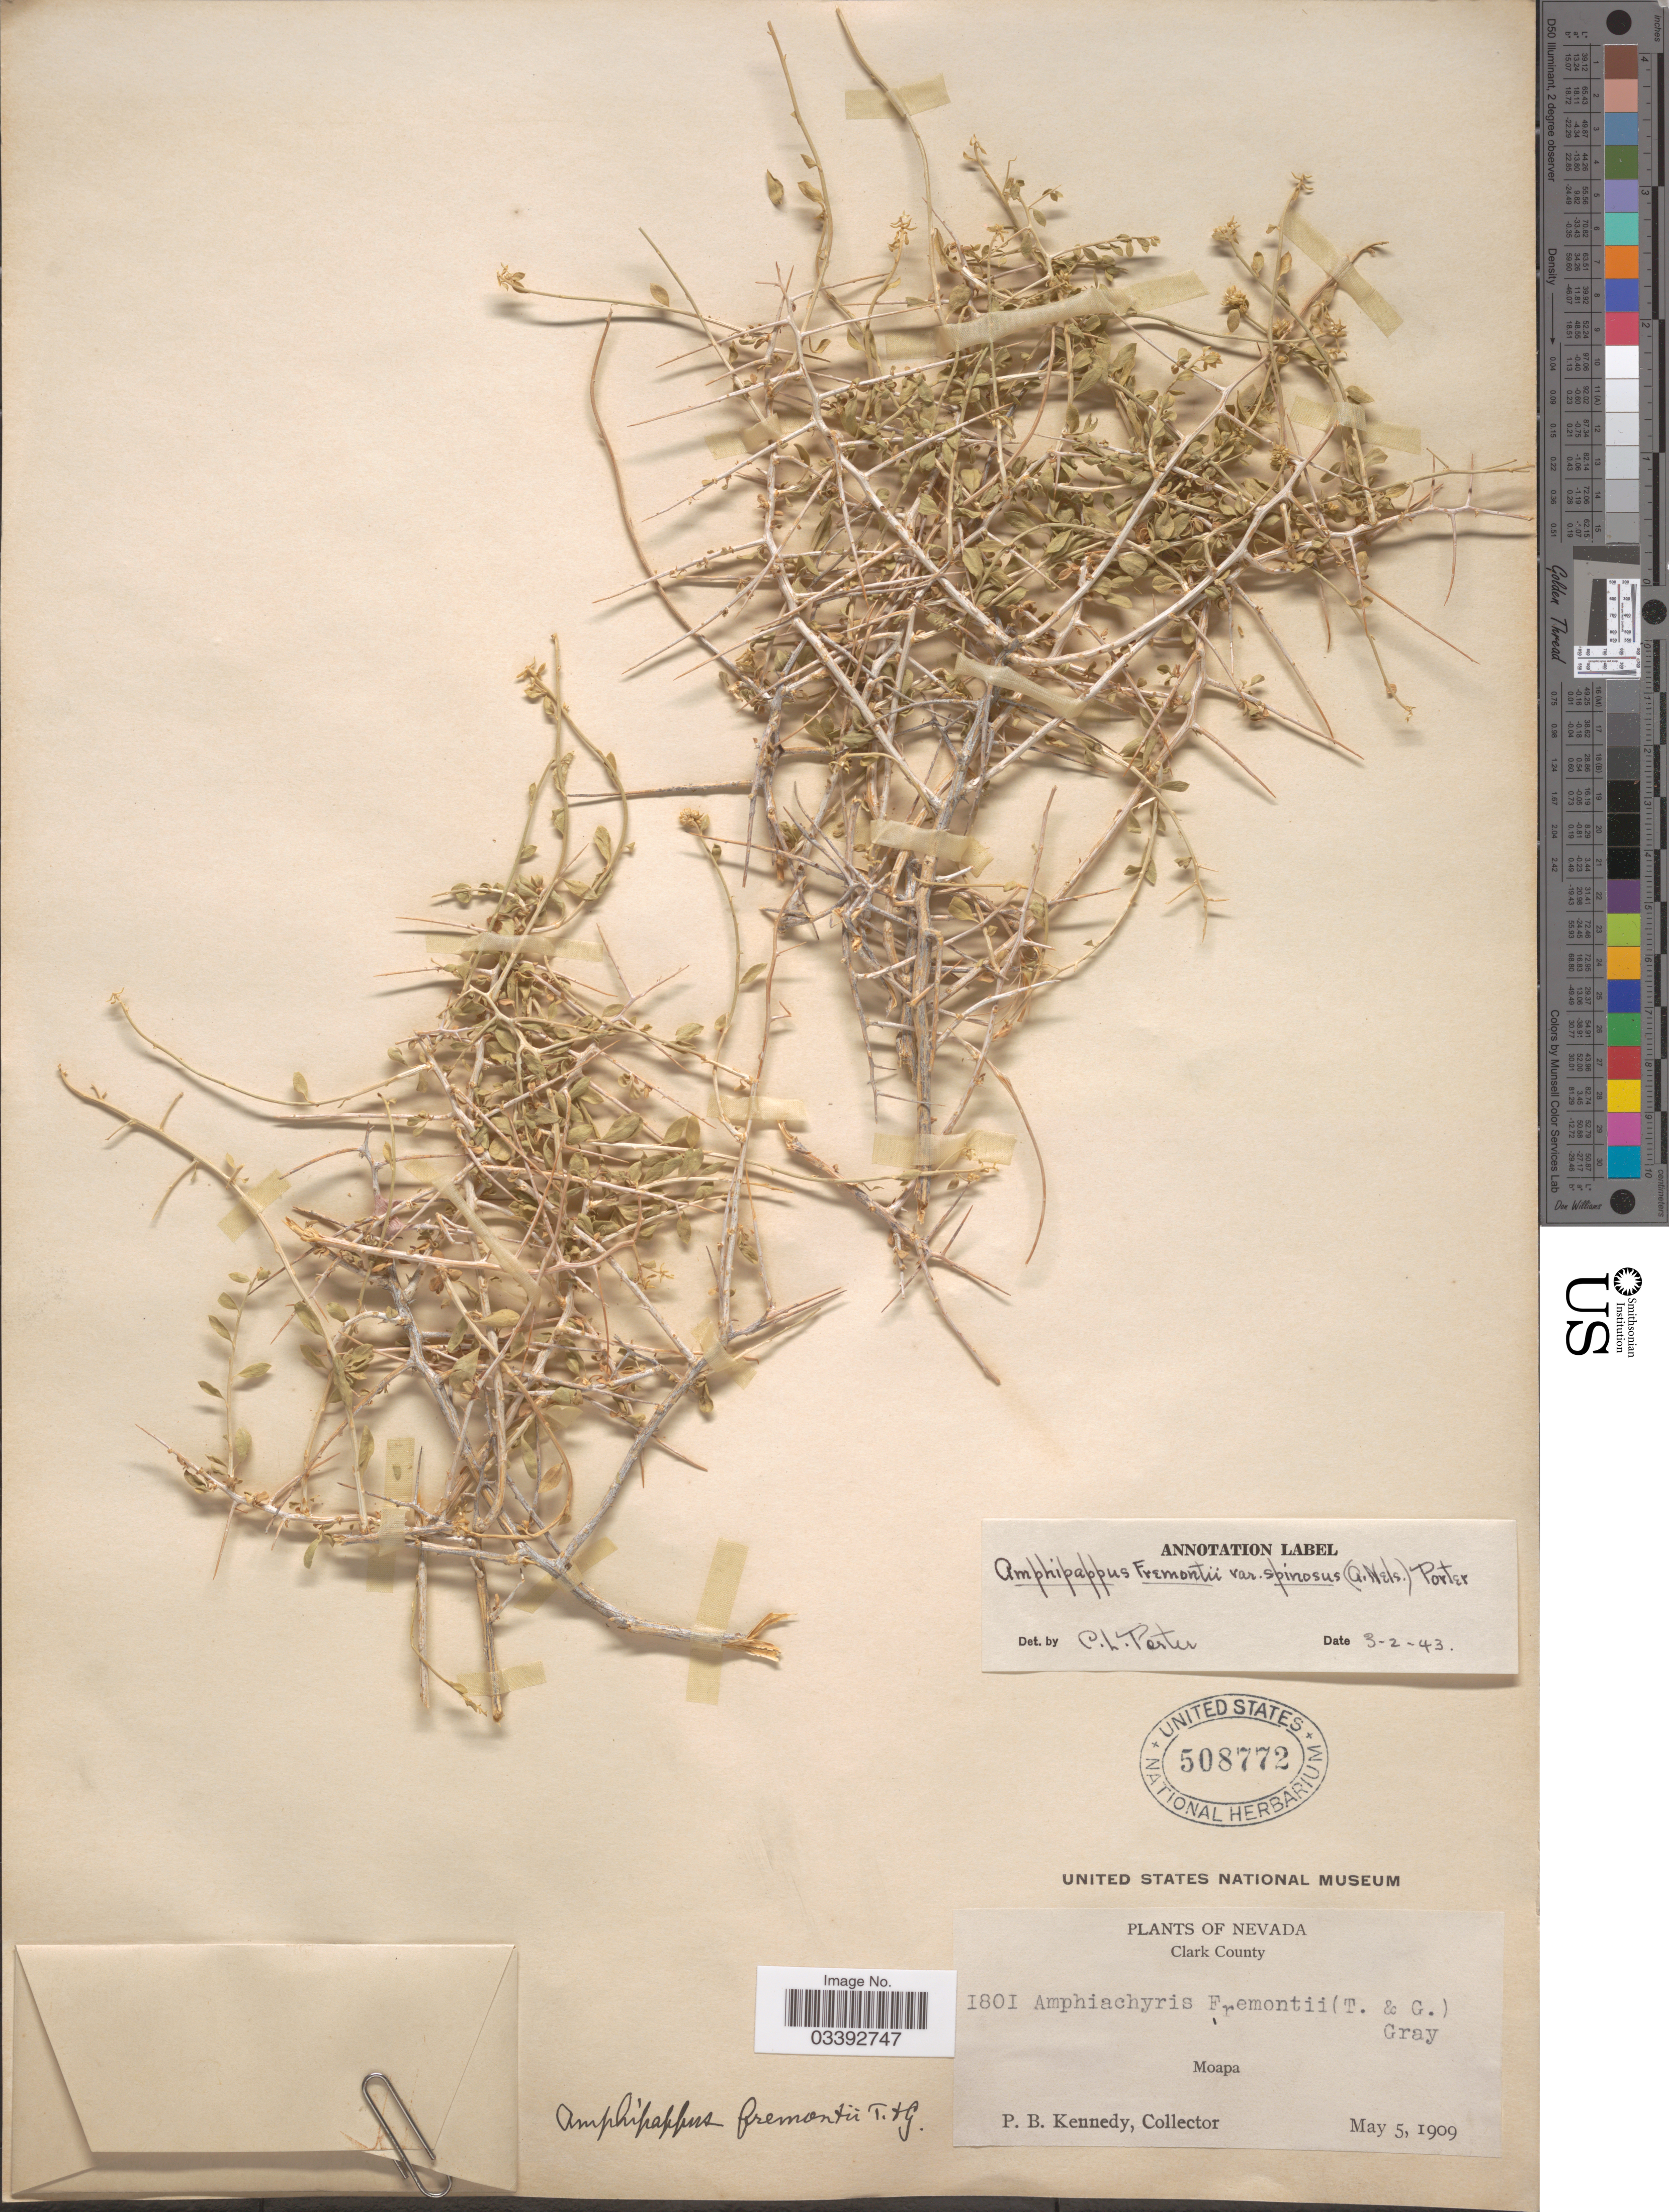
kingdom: Plantae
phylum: Tracheophyta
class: Magnoliopsida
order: Asterales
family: Asteraceae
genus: Amphipappus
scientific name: Amphipappus fremontii var. spinosus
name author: (A. Nelson) Ced. Porter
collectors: P. B. Kennedy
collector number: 1801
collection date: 1909-05-05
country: United States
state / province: Nevada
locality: Clark County. Moapa.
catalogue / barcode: US 508772